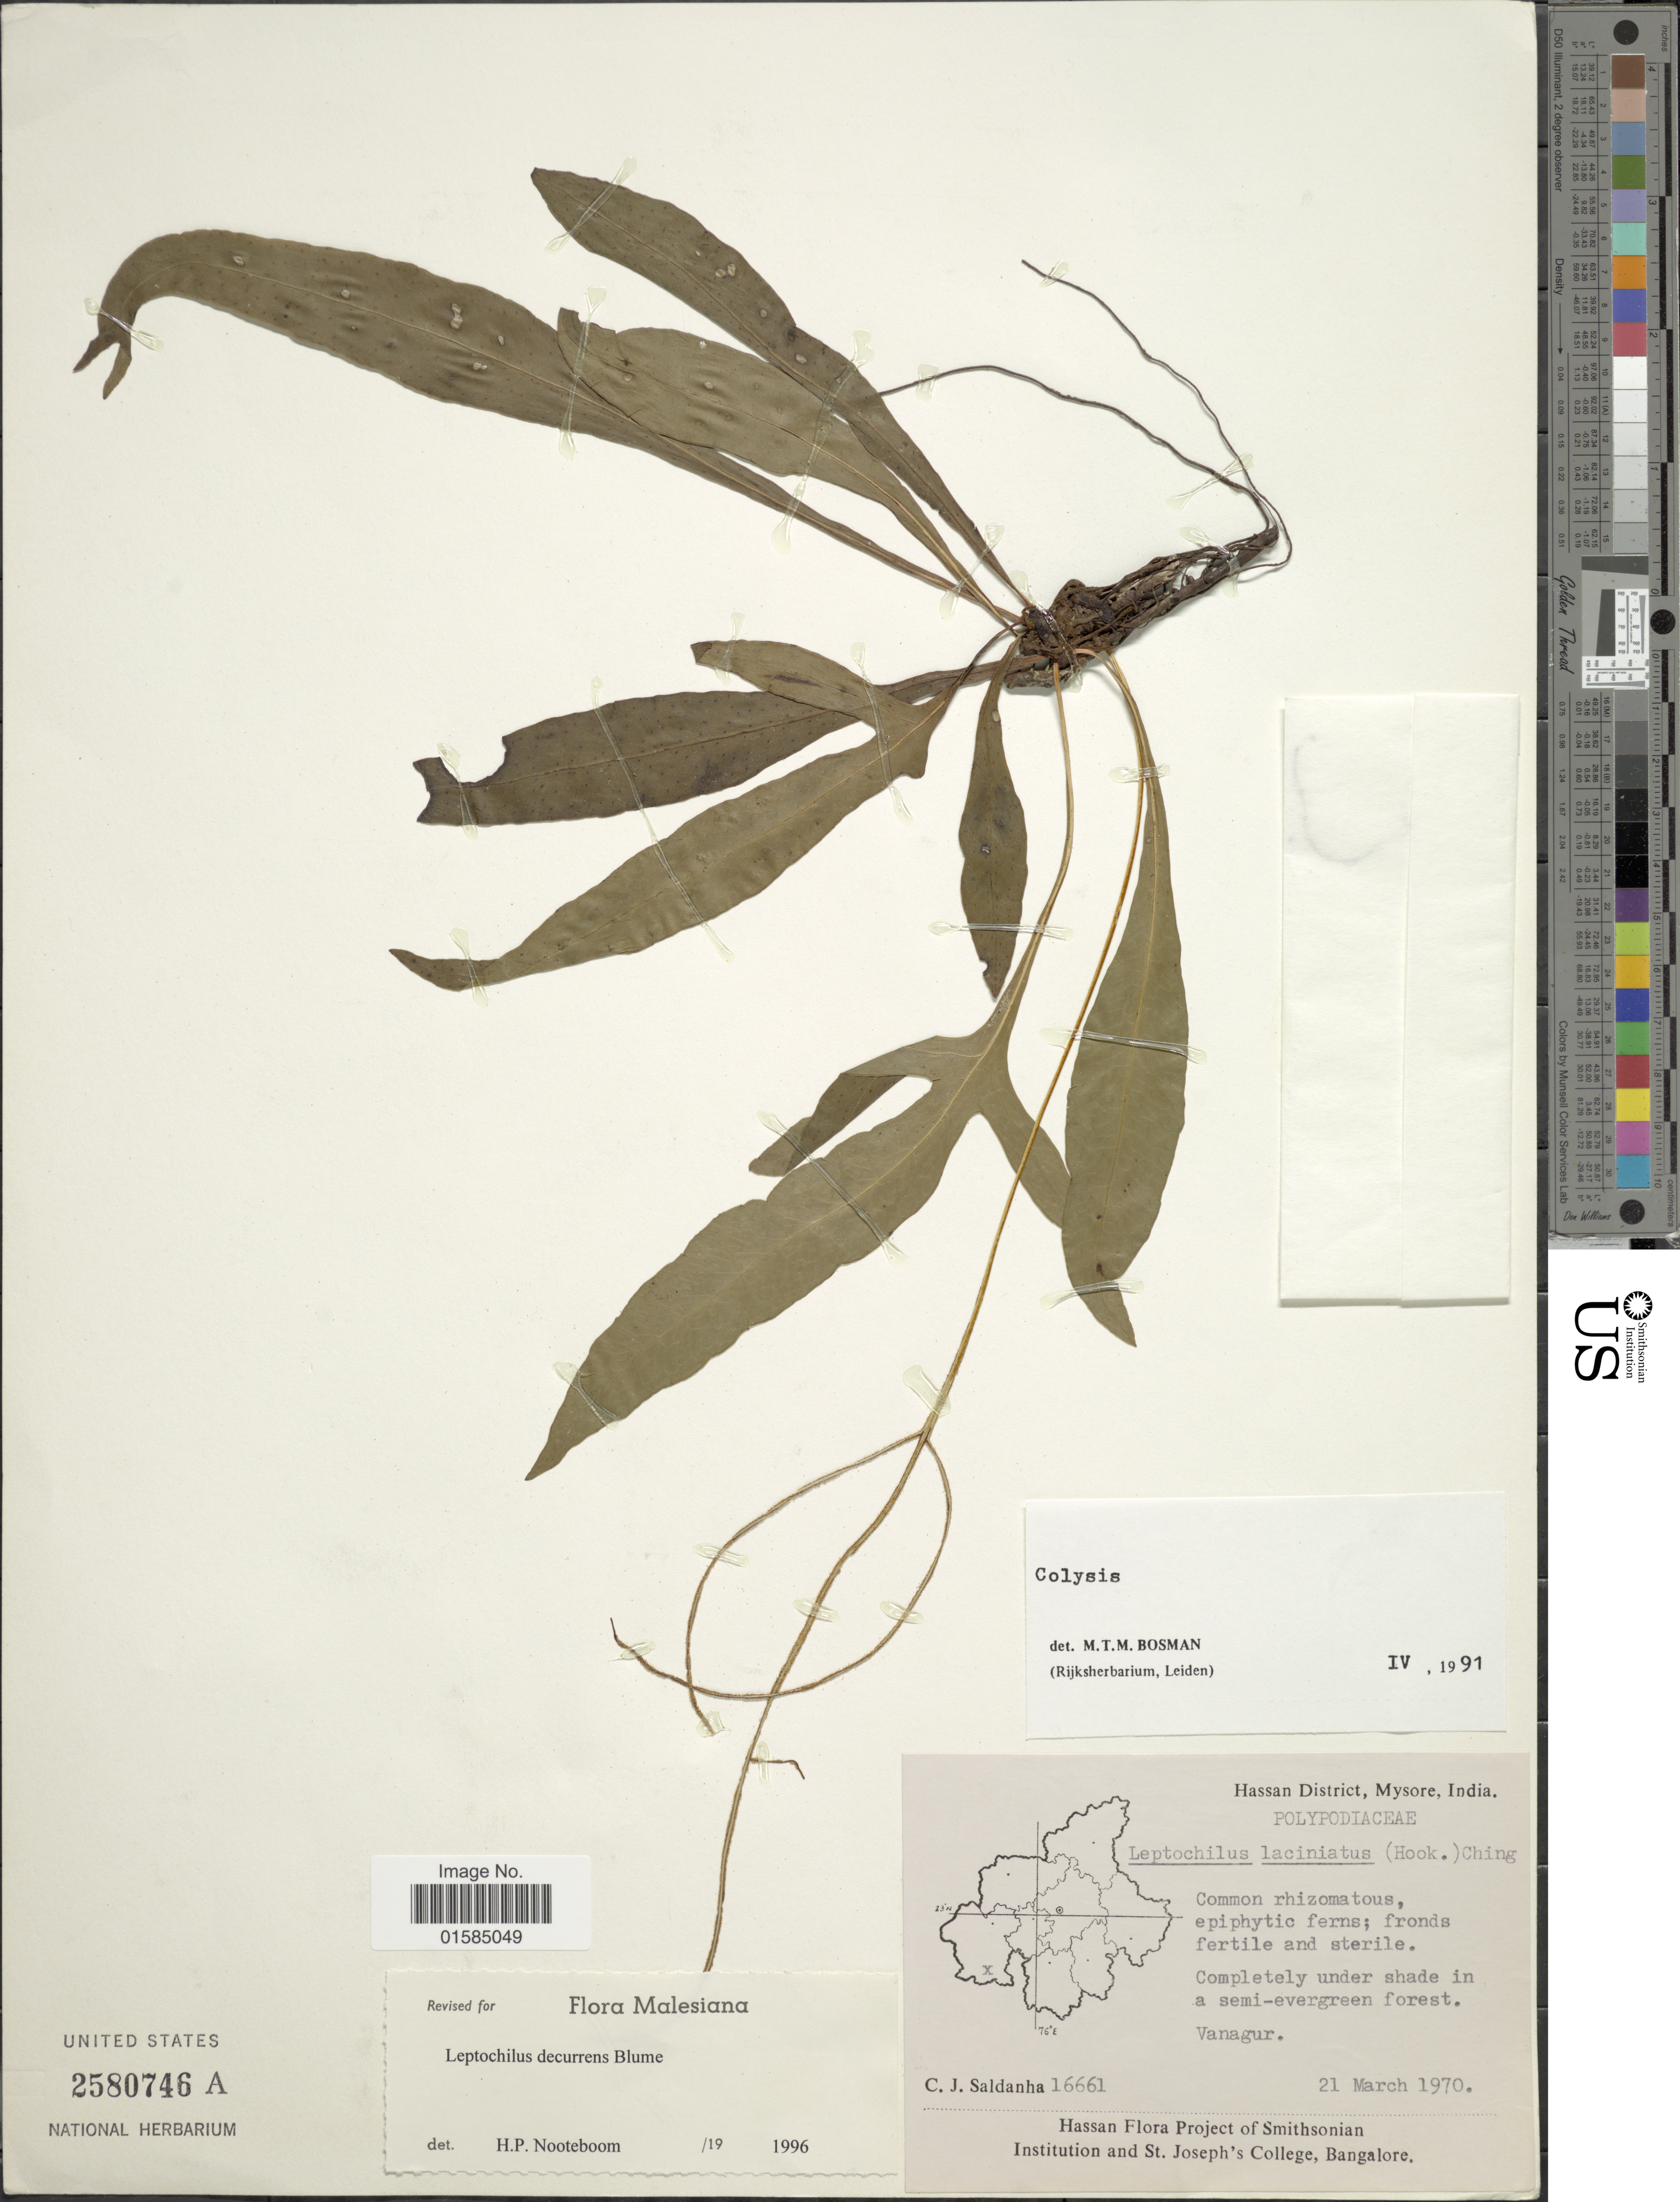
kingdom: Plantae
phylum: Tracheophyta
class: Polypodiopsida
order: Polypodiales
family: Polypodiaceae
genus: Leptochilus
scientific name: Leptochilus decurrens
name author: Blume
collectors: C. J. Saldanha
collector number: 16661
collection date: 1970-03-21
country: India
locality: Hassan District, Mysore, India, Bisle ghat.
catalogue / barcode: US 2580746A